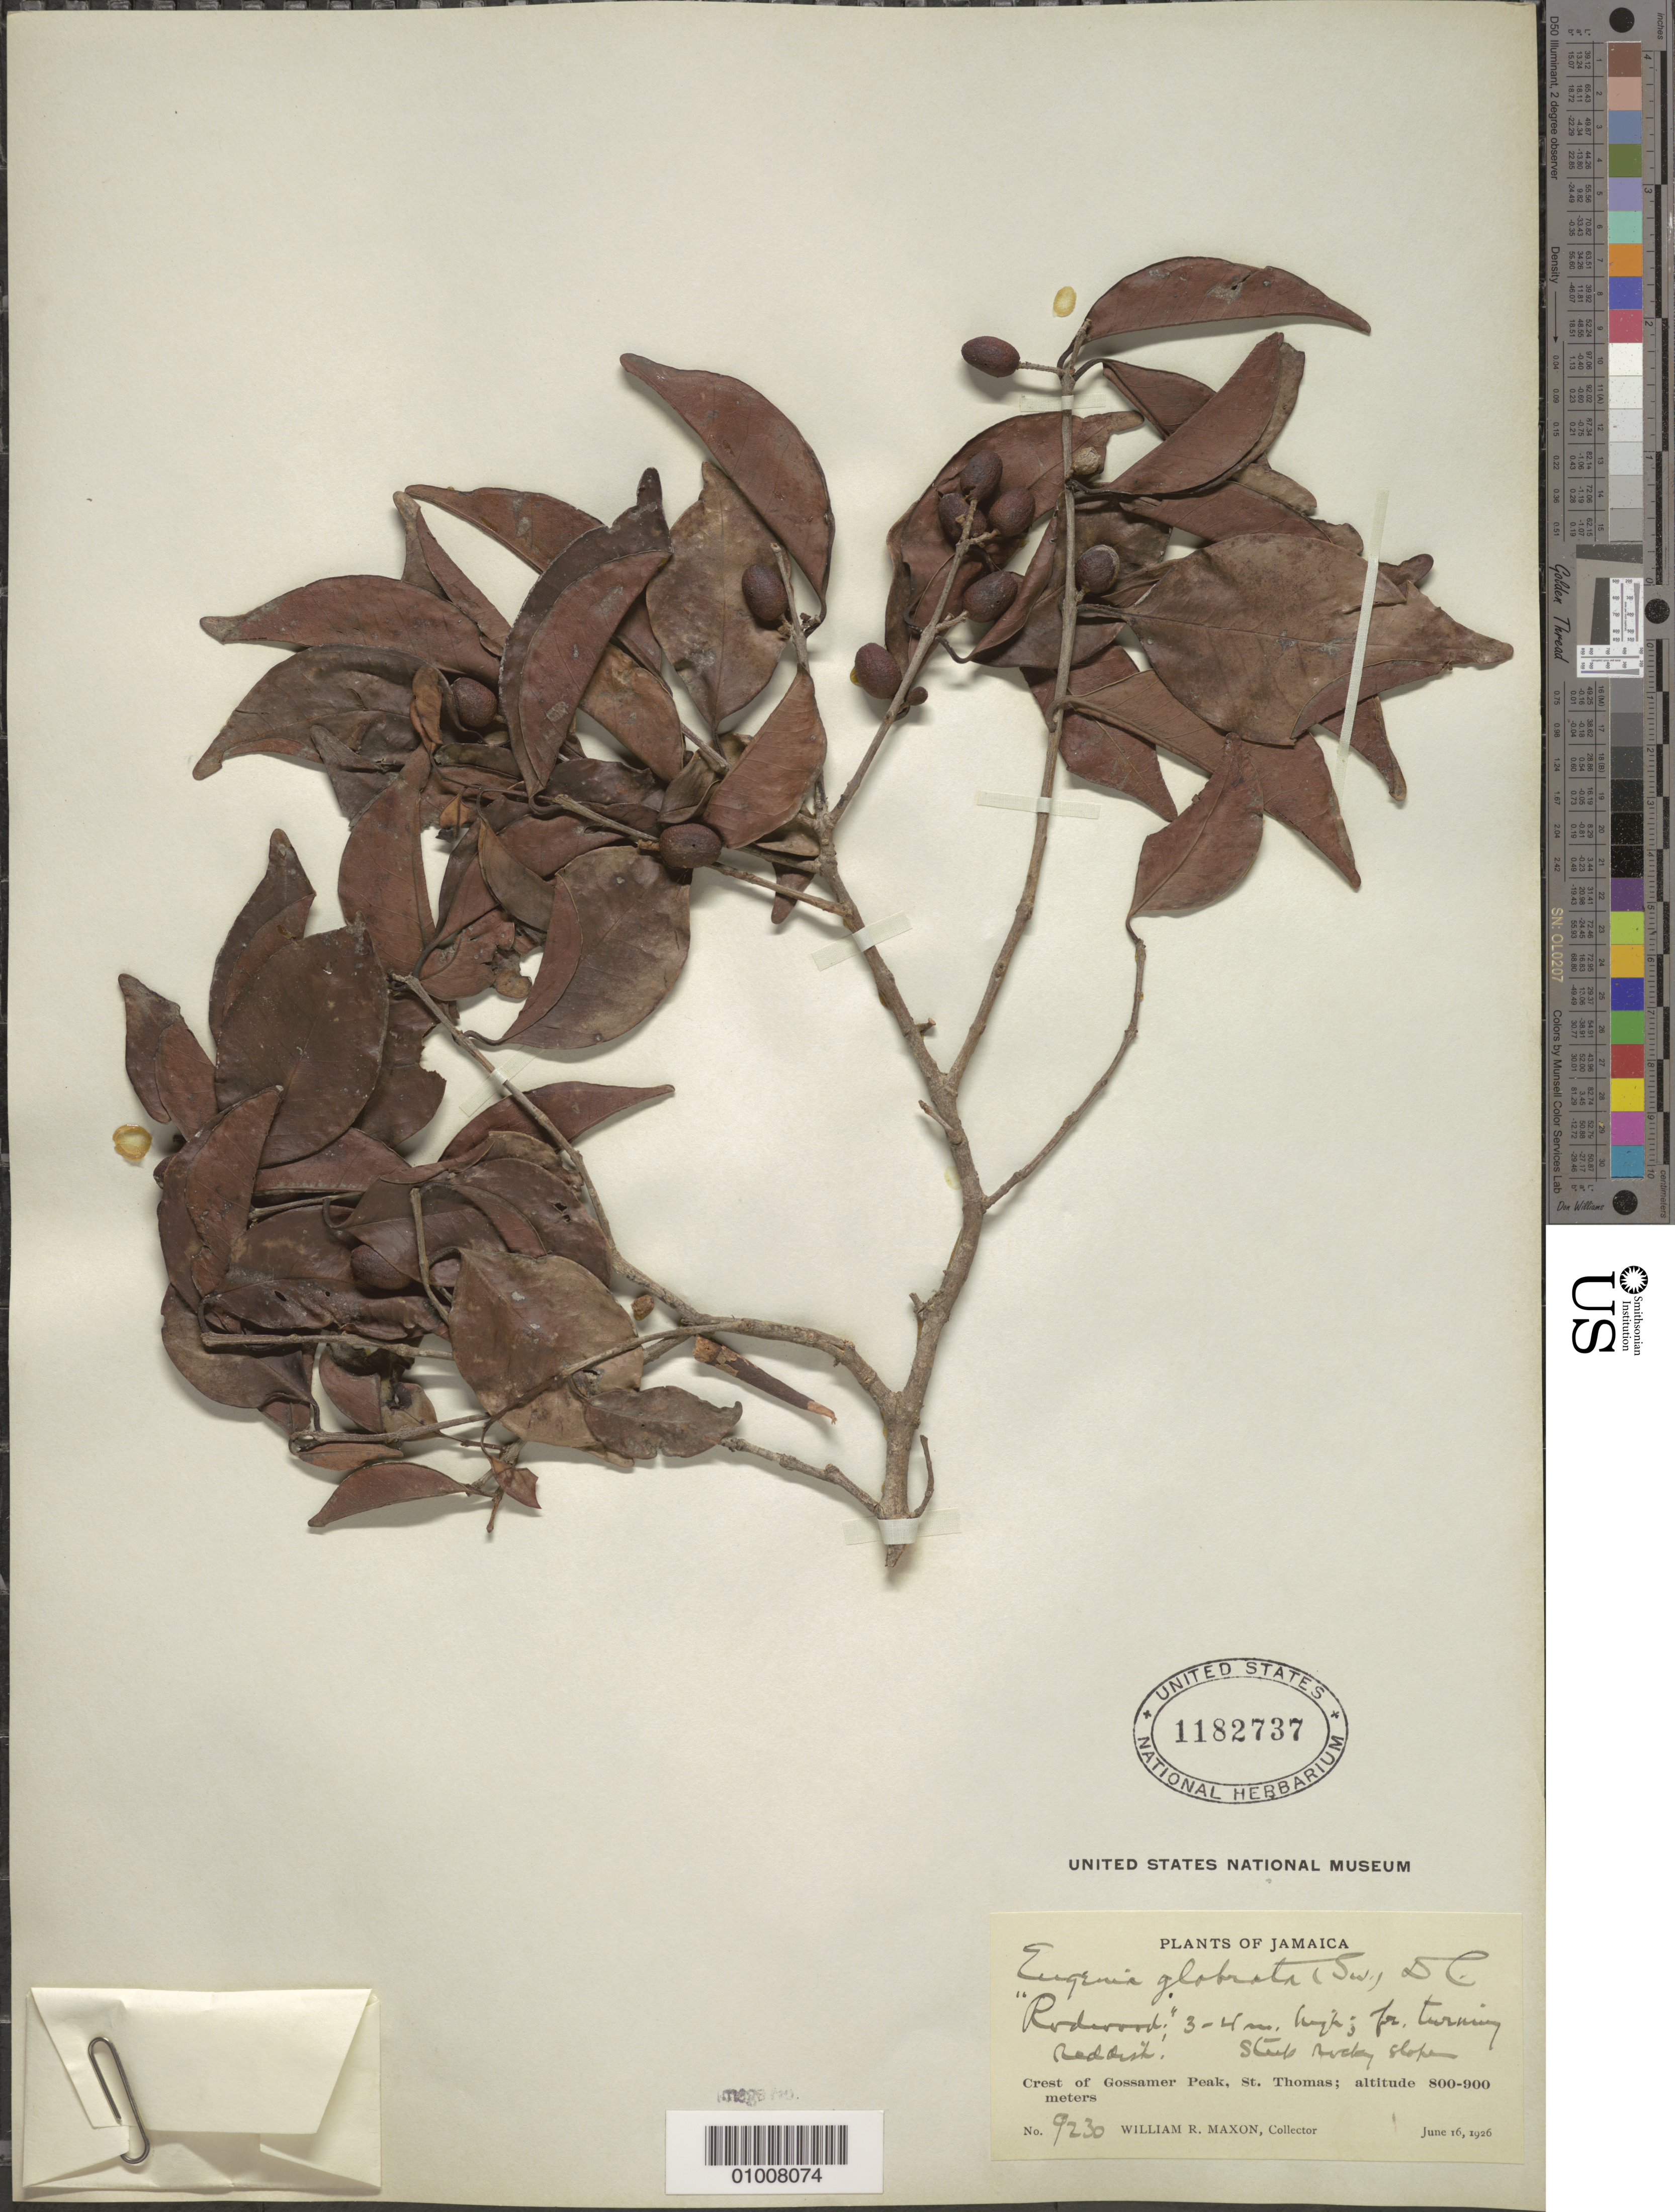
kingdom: Plantae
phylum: Tracheophyta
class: Magnoliopsida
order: Myrtales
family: Myrtaceae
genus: Eugenia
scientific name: Eugenia glabrata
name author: (Sw.) DC.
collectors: W. R. Maxon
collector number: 9230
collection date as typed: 16 Jun 1926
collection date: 1926-06-16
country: Jamaica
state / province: Saint Thomas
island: Jamaica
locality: Crest of Gossamer Peak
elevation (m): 800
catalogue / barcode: US 1182737